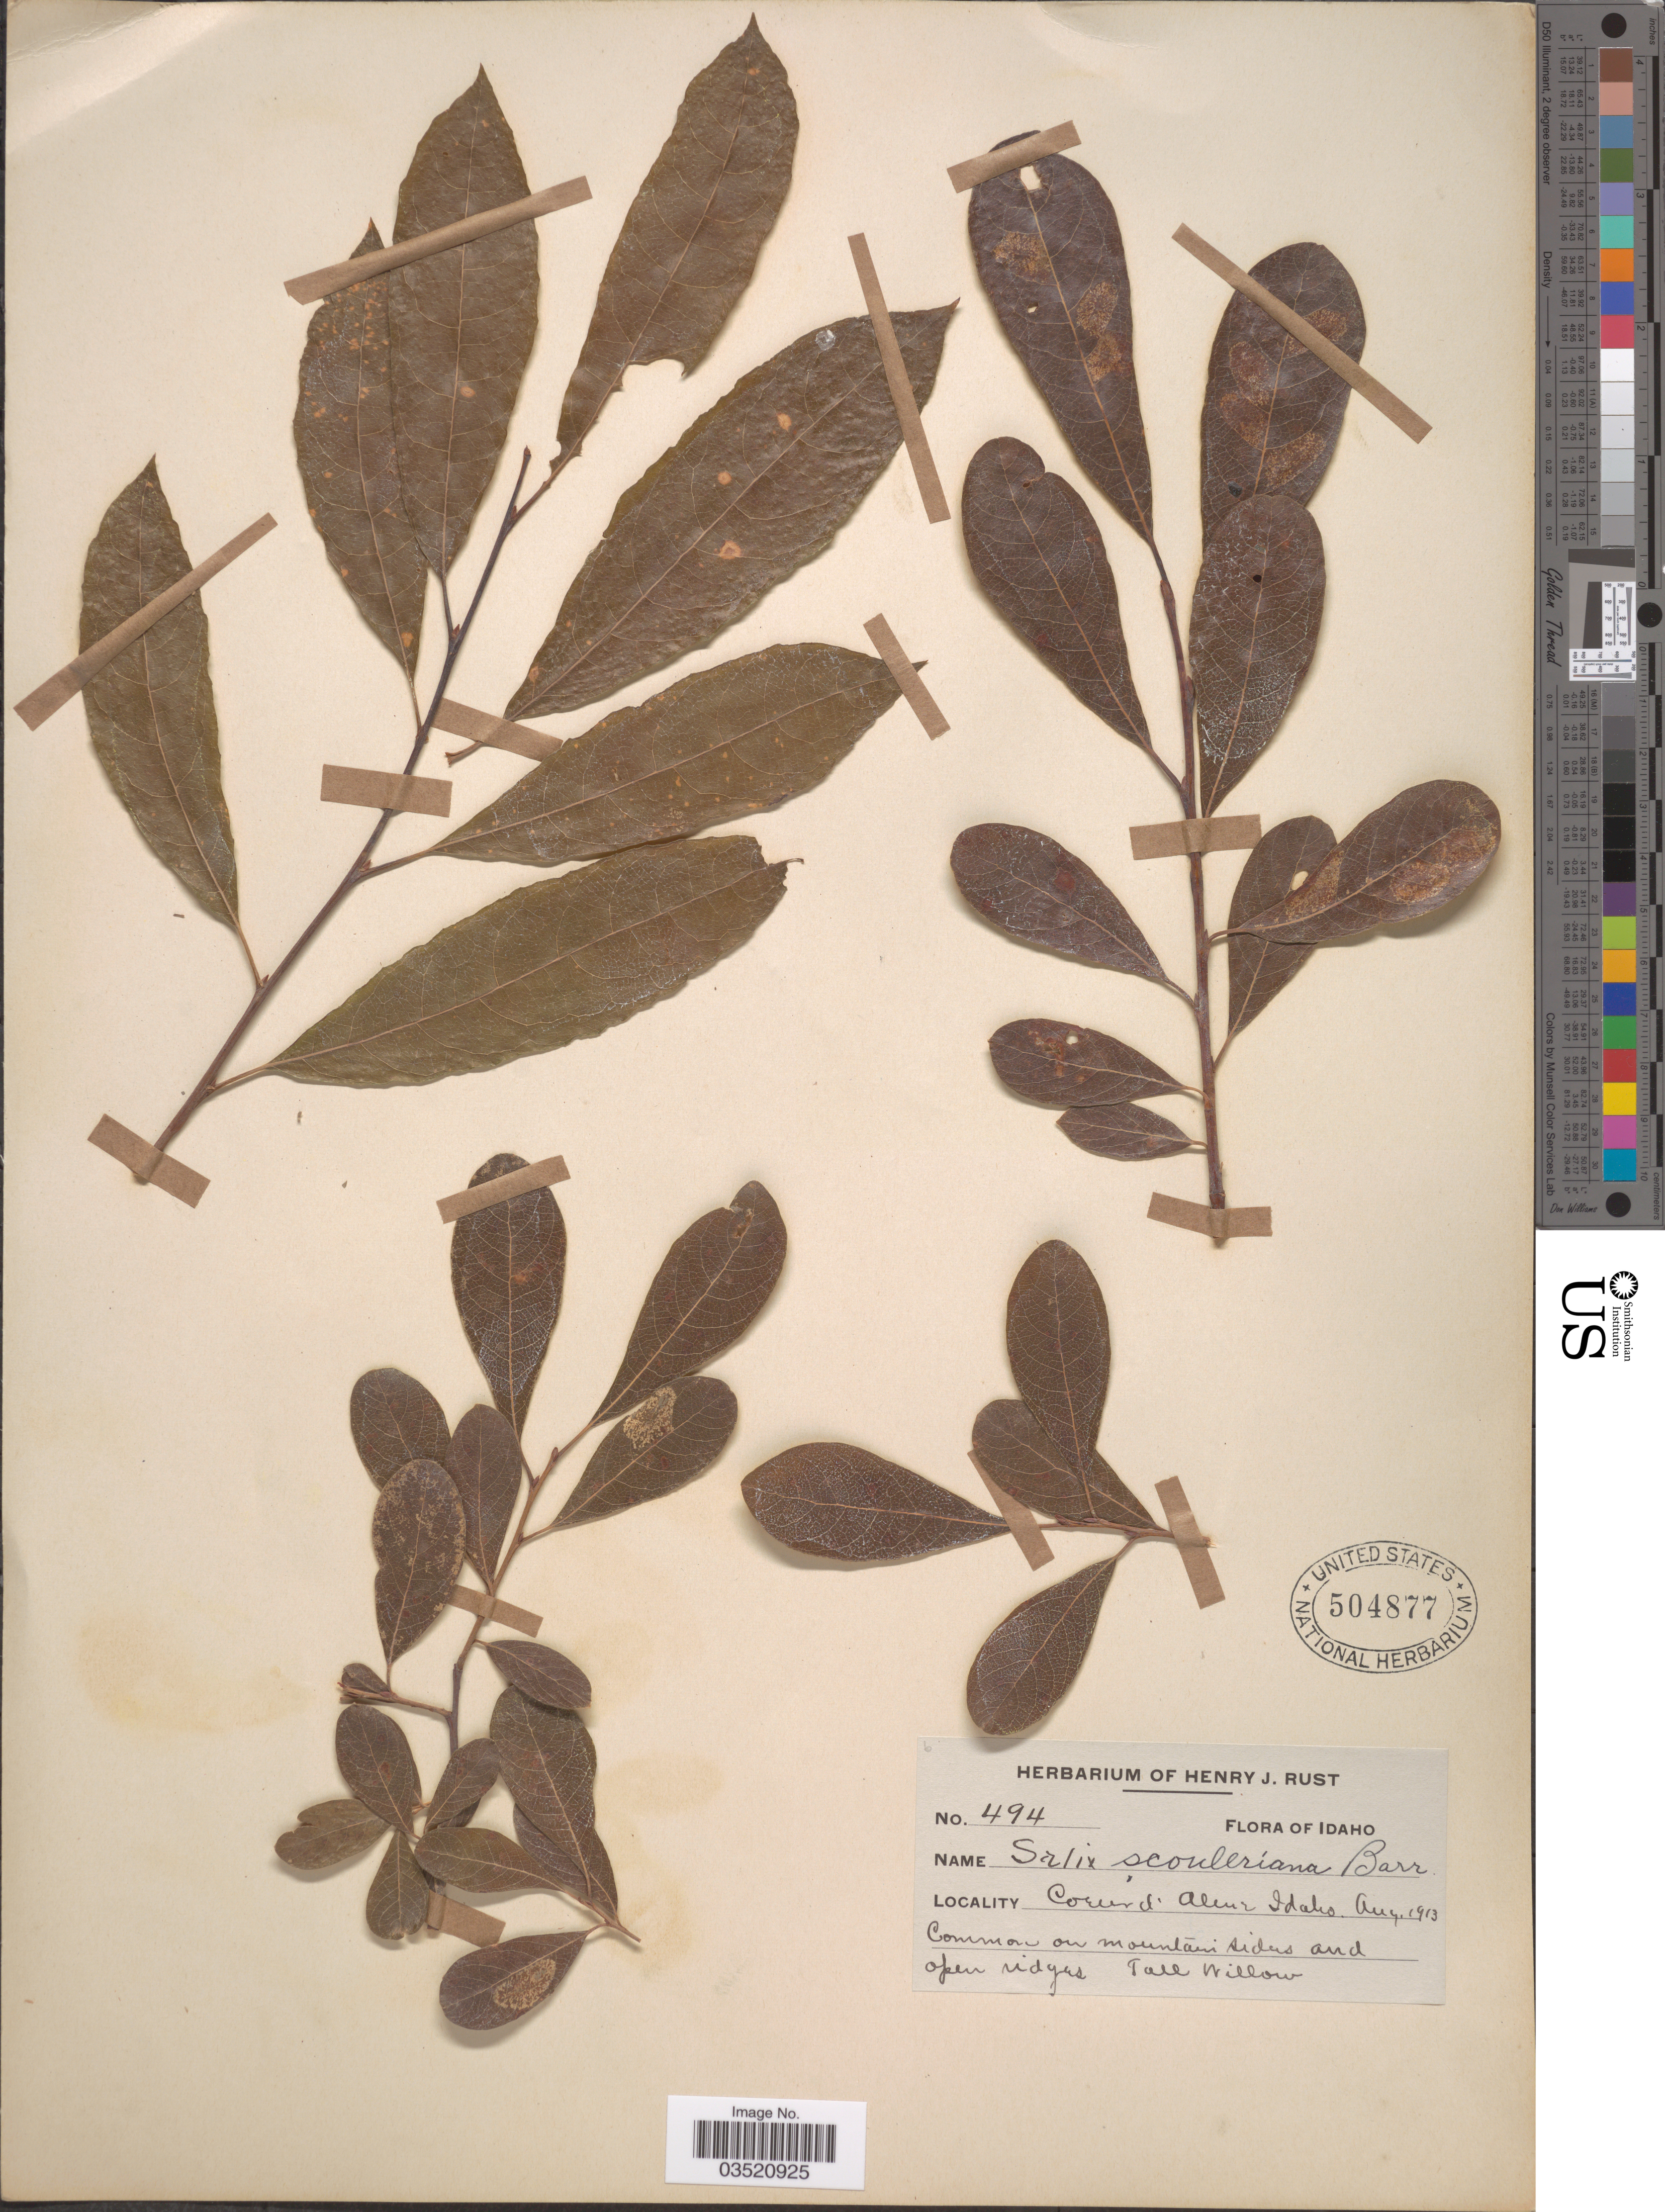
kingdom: Plantae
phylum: Tracheophyta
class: Magnoliopsida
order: Malpighiales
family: Salicaceae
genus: Salix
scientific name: Salix scouleriana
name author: Barratt ex Hook.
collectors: ex herb. Henry J. Rust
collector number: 494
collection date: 1913-08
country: United States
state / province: Idaho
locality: Coeur d'Alene.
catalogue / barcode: US 504877